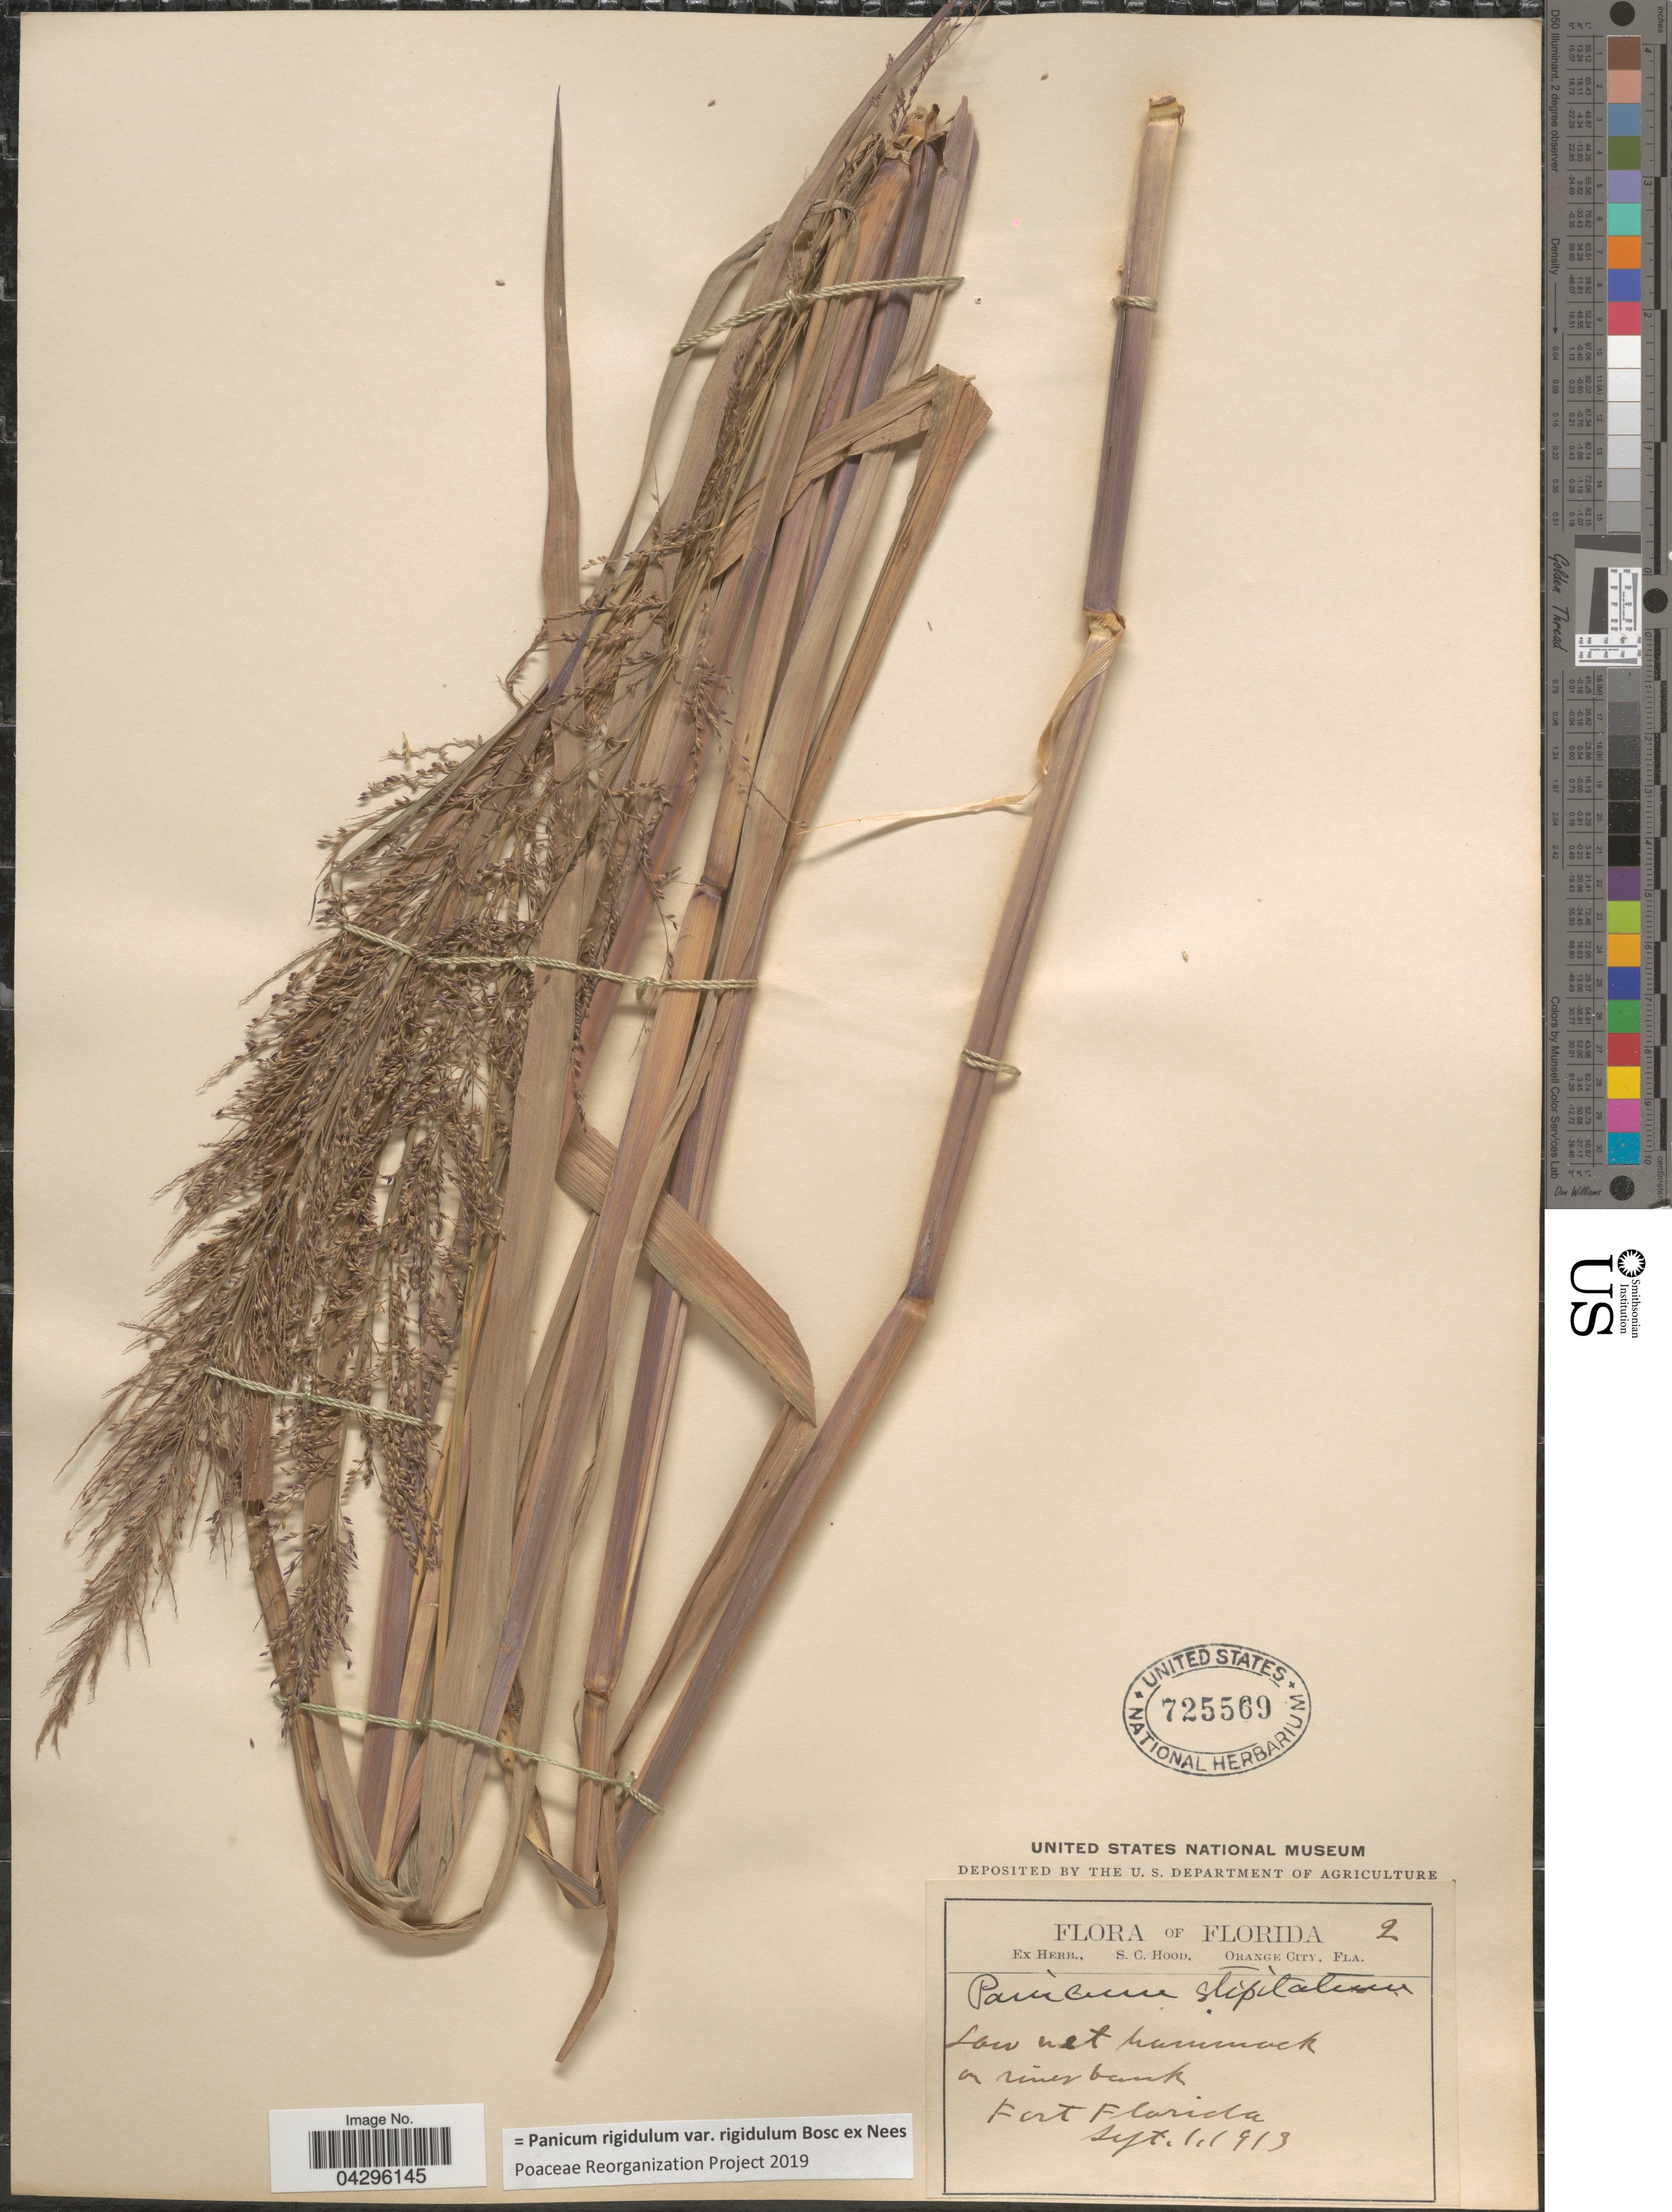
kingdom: Plantae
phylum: Tracheophyta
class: Liliopsida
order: Poales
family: Poaceae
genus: Panicum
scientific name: Panicum rigidulum var. rigidulum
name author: Bosc ex Nees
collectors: Ex herb. S. C. Hood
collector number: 2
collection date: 1913-09-01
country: United States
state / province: Florida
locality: On river bank, Fort Florida.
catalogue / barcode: US 725569